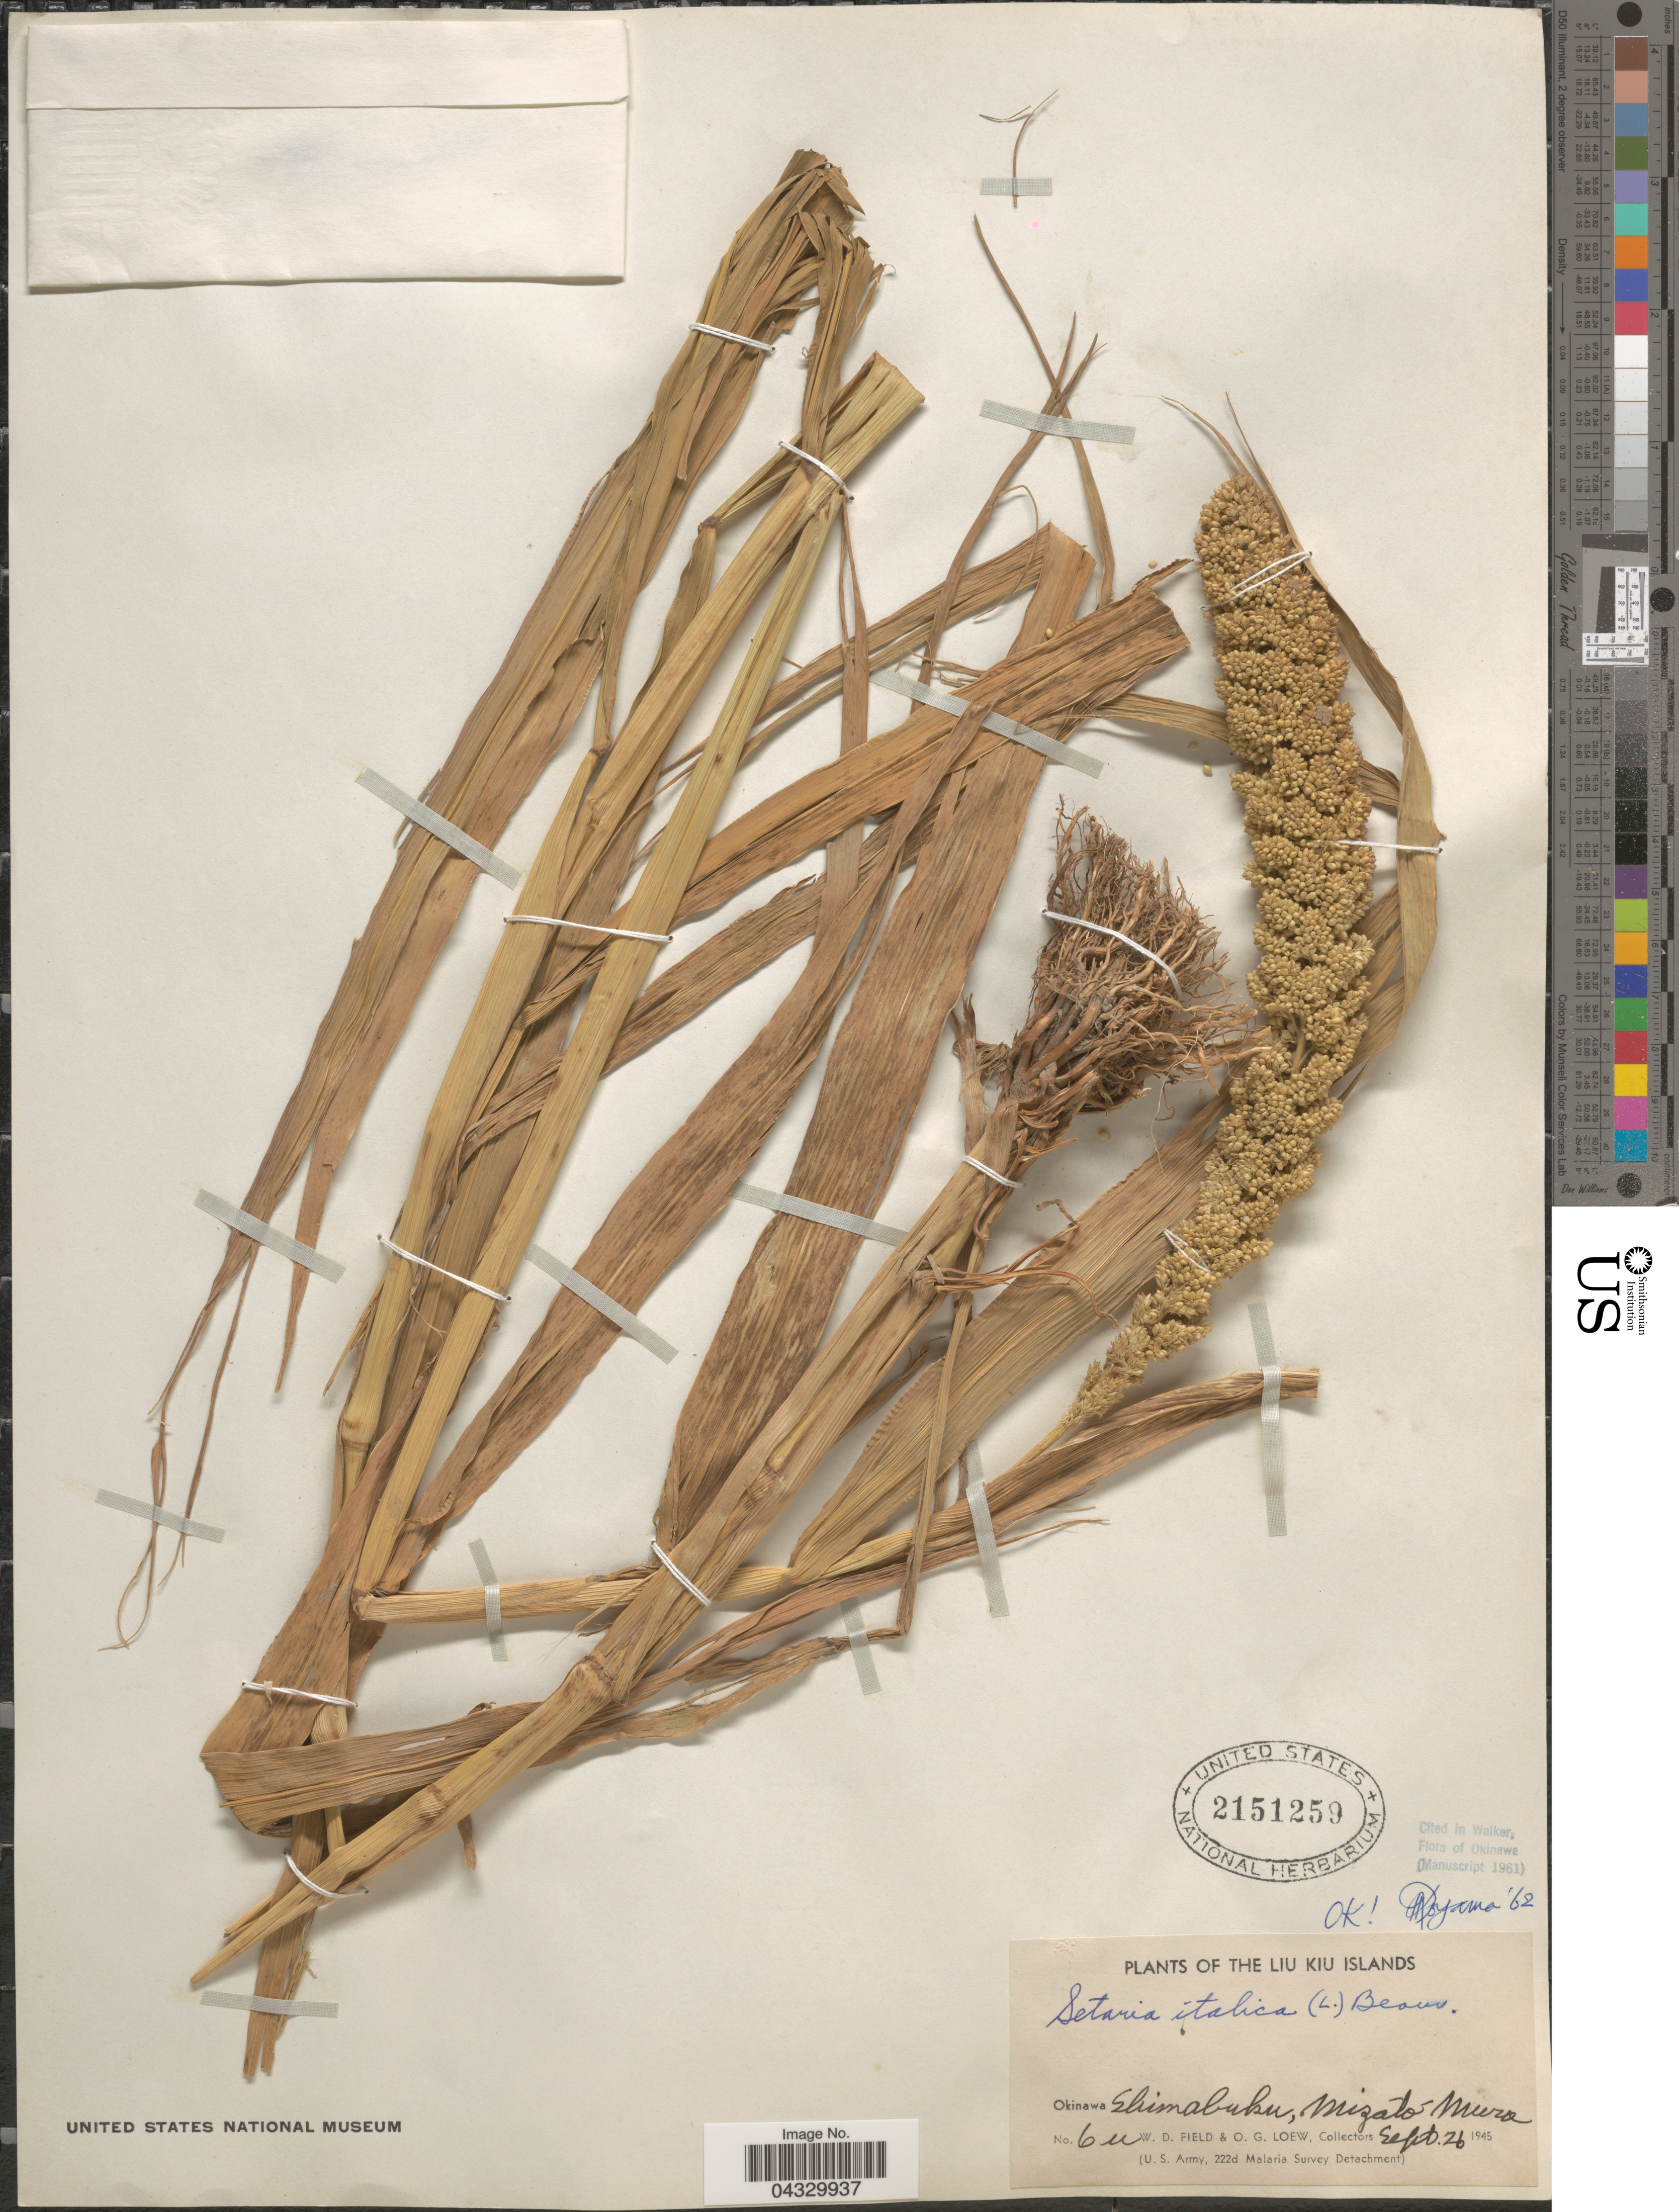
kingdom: Plantae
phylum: Tracheophyta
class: Liliopsida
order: Poales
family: Poaceae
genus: Setaria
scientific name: Setaria italica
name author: (L.) P. Beauv.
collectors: W. D. Field & O. G. Loew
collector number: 6u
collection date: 1945-09-26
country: Japan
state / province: Okinawa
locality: Liu Kiu Islands. Okinawa Shimabuku, Mizato Mura. (U.S. Army, 222d Malaria Survey Detachment).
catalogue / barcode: US 2151259